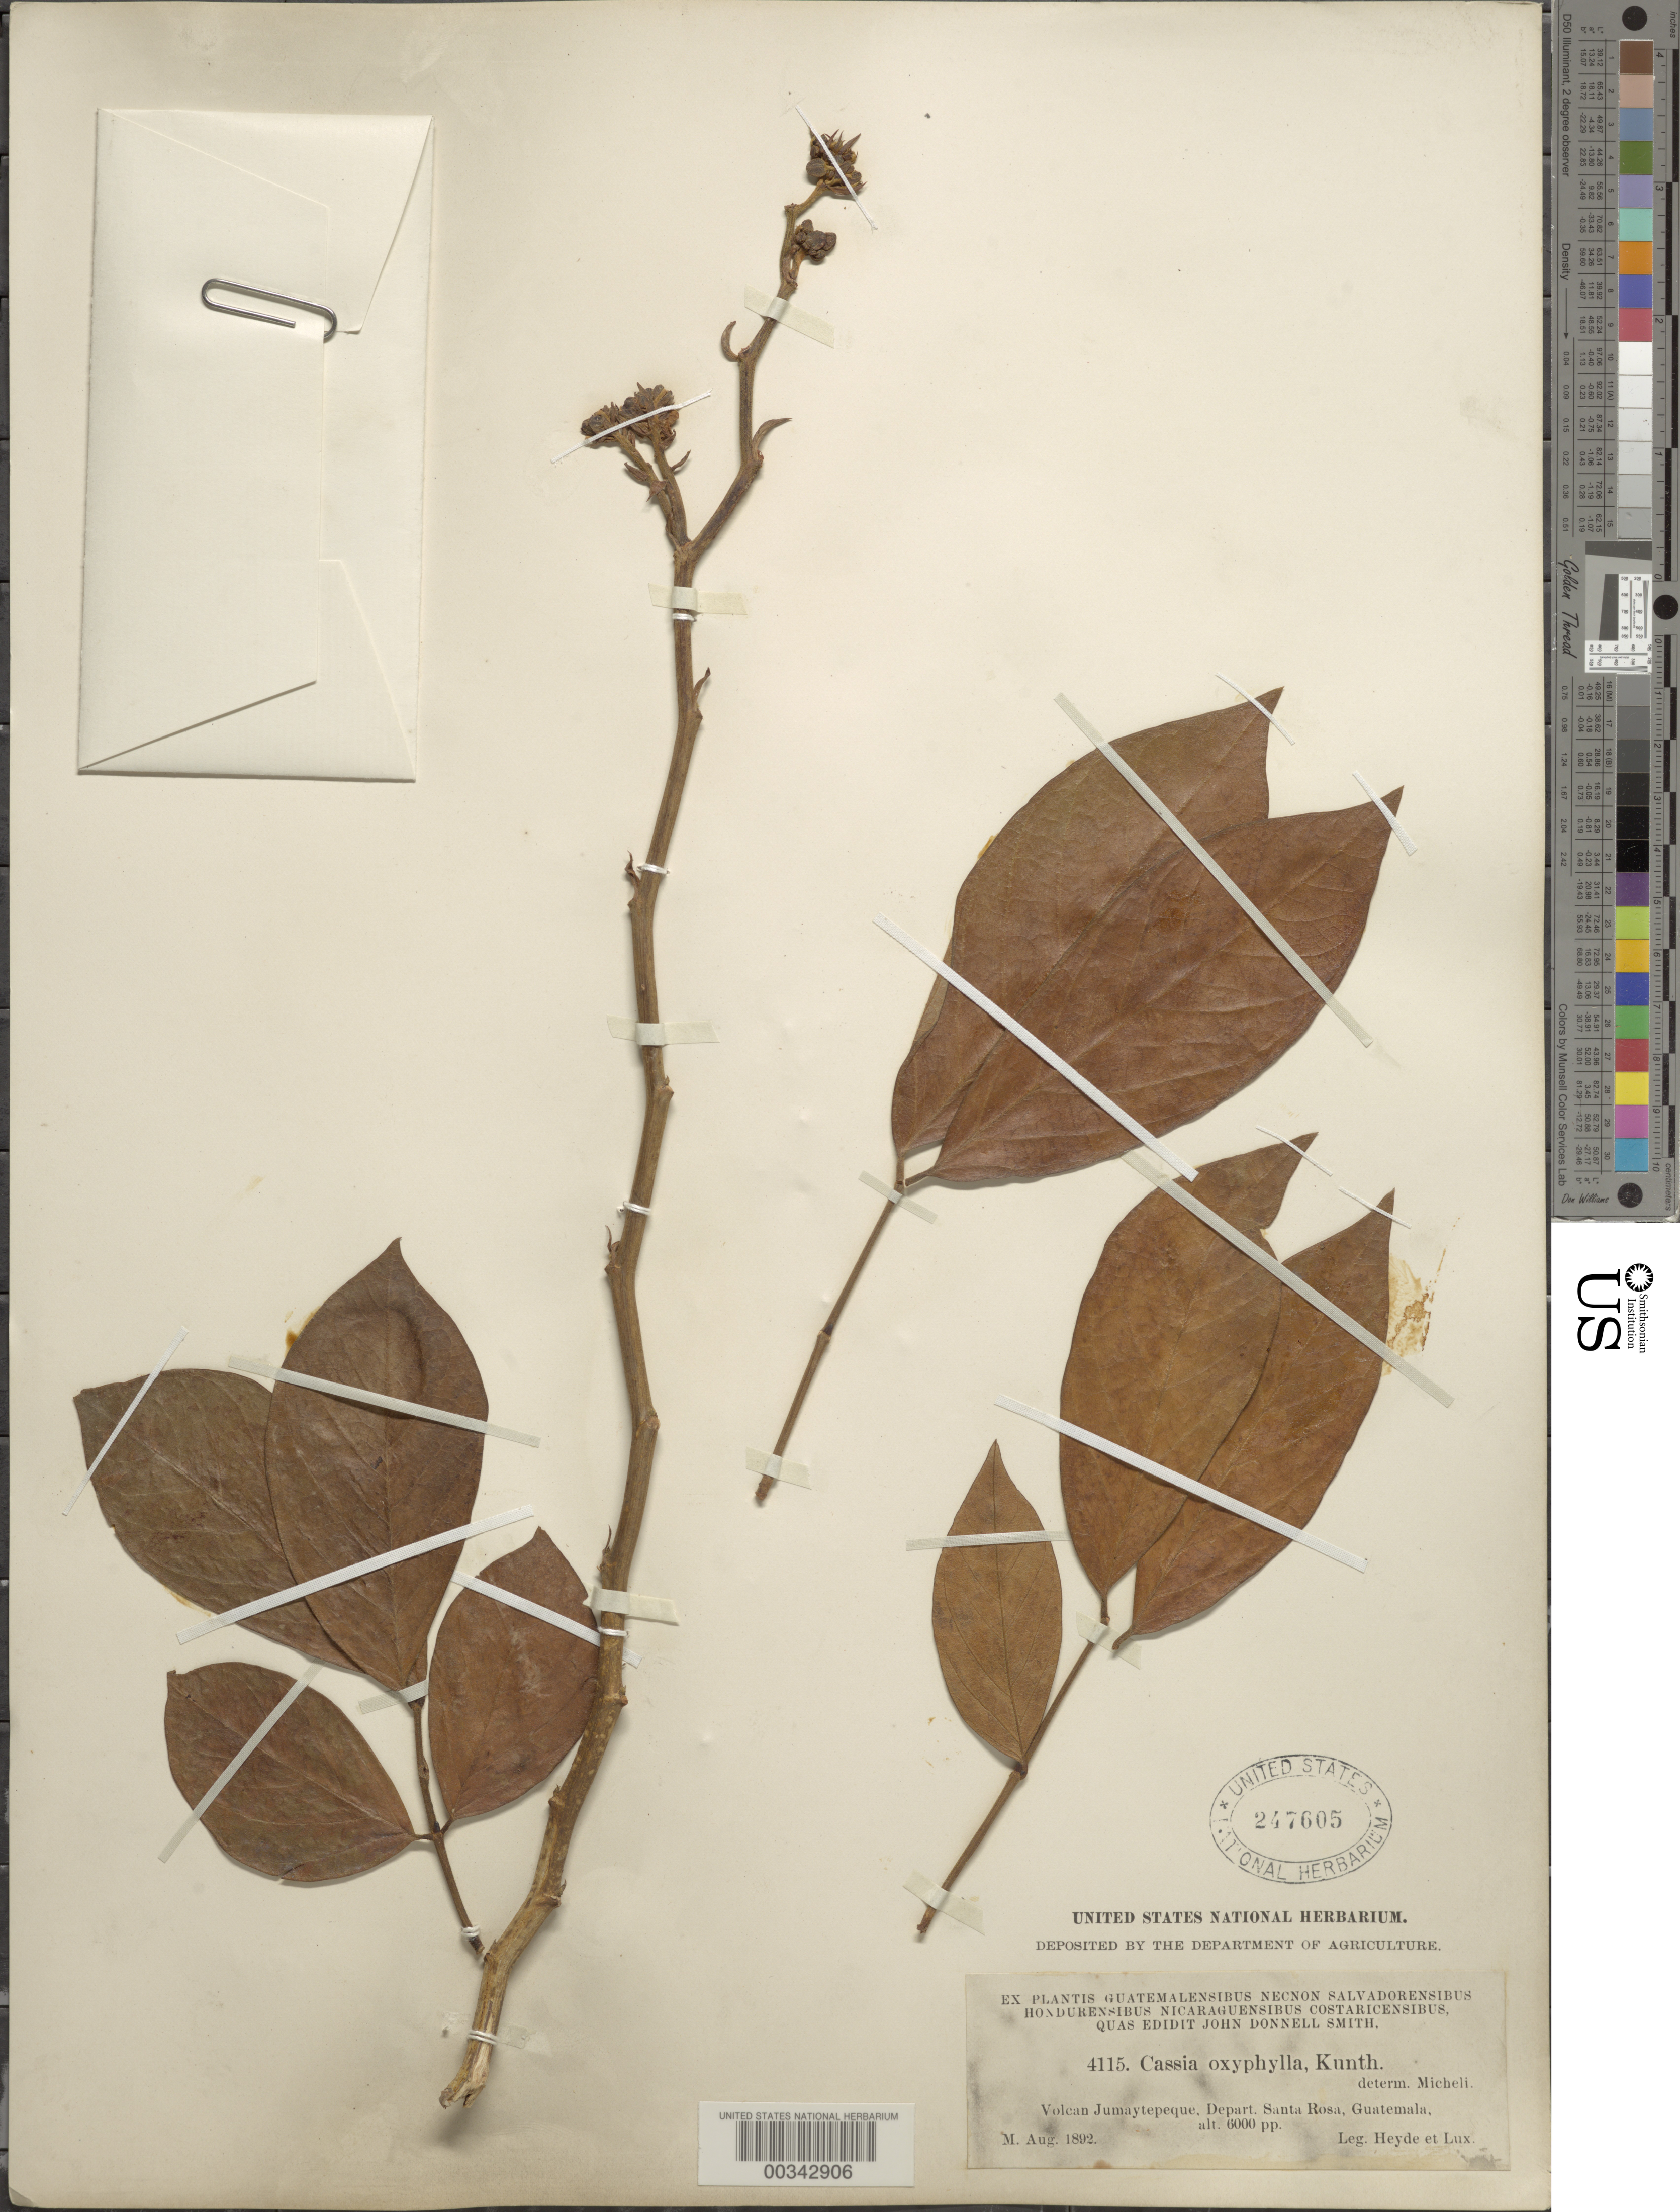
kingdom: Plantae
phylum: Tracheophyta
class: Magnoliopsida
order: Fabales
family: Fabaceae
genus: Senna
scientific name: Senna hayesiana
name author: (Britton & Rose) H.S. Irwin & Barneby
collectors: E. T. Heyde & E. Lux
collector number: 4115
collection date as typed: Aug 1892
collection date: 1892-08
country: Guatemala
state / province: Santa Rosa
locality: Volcan Jumaytepeque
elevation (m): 2012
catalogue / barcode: US 247605